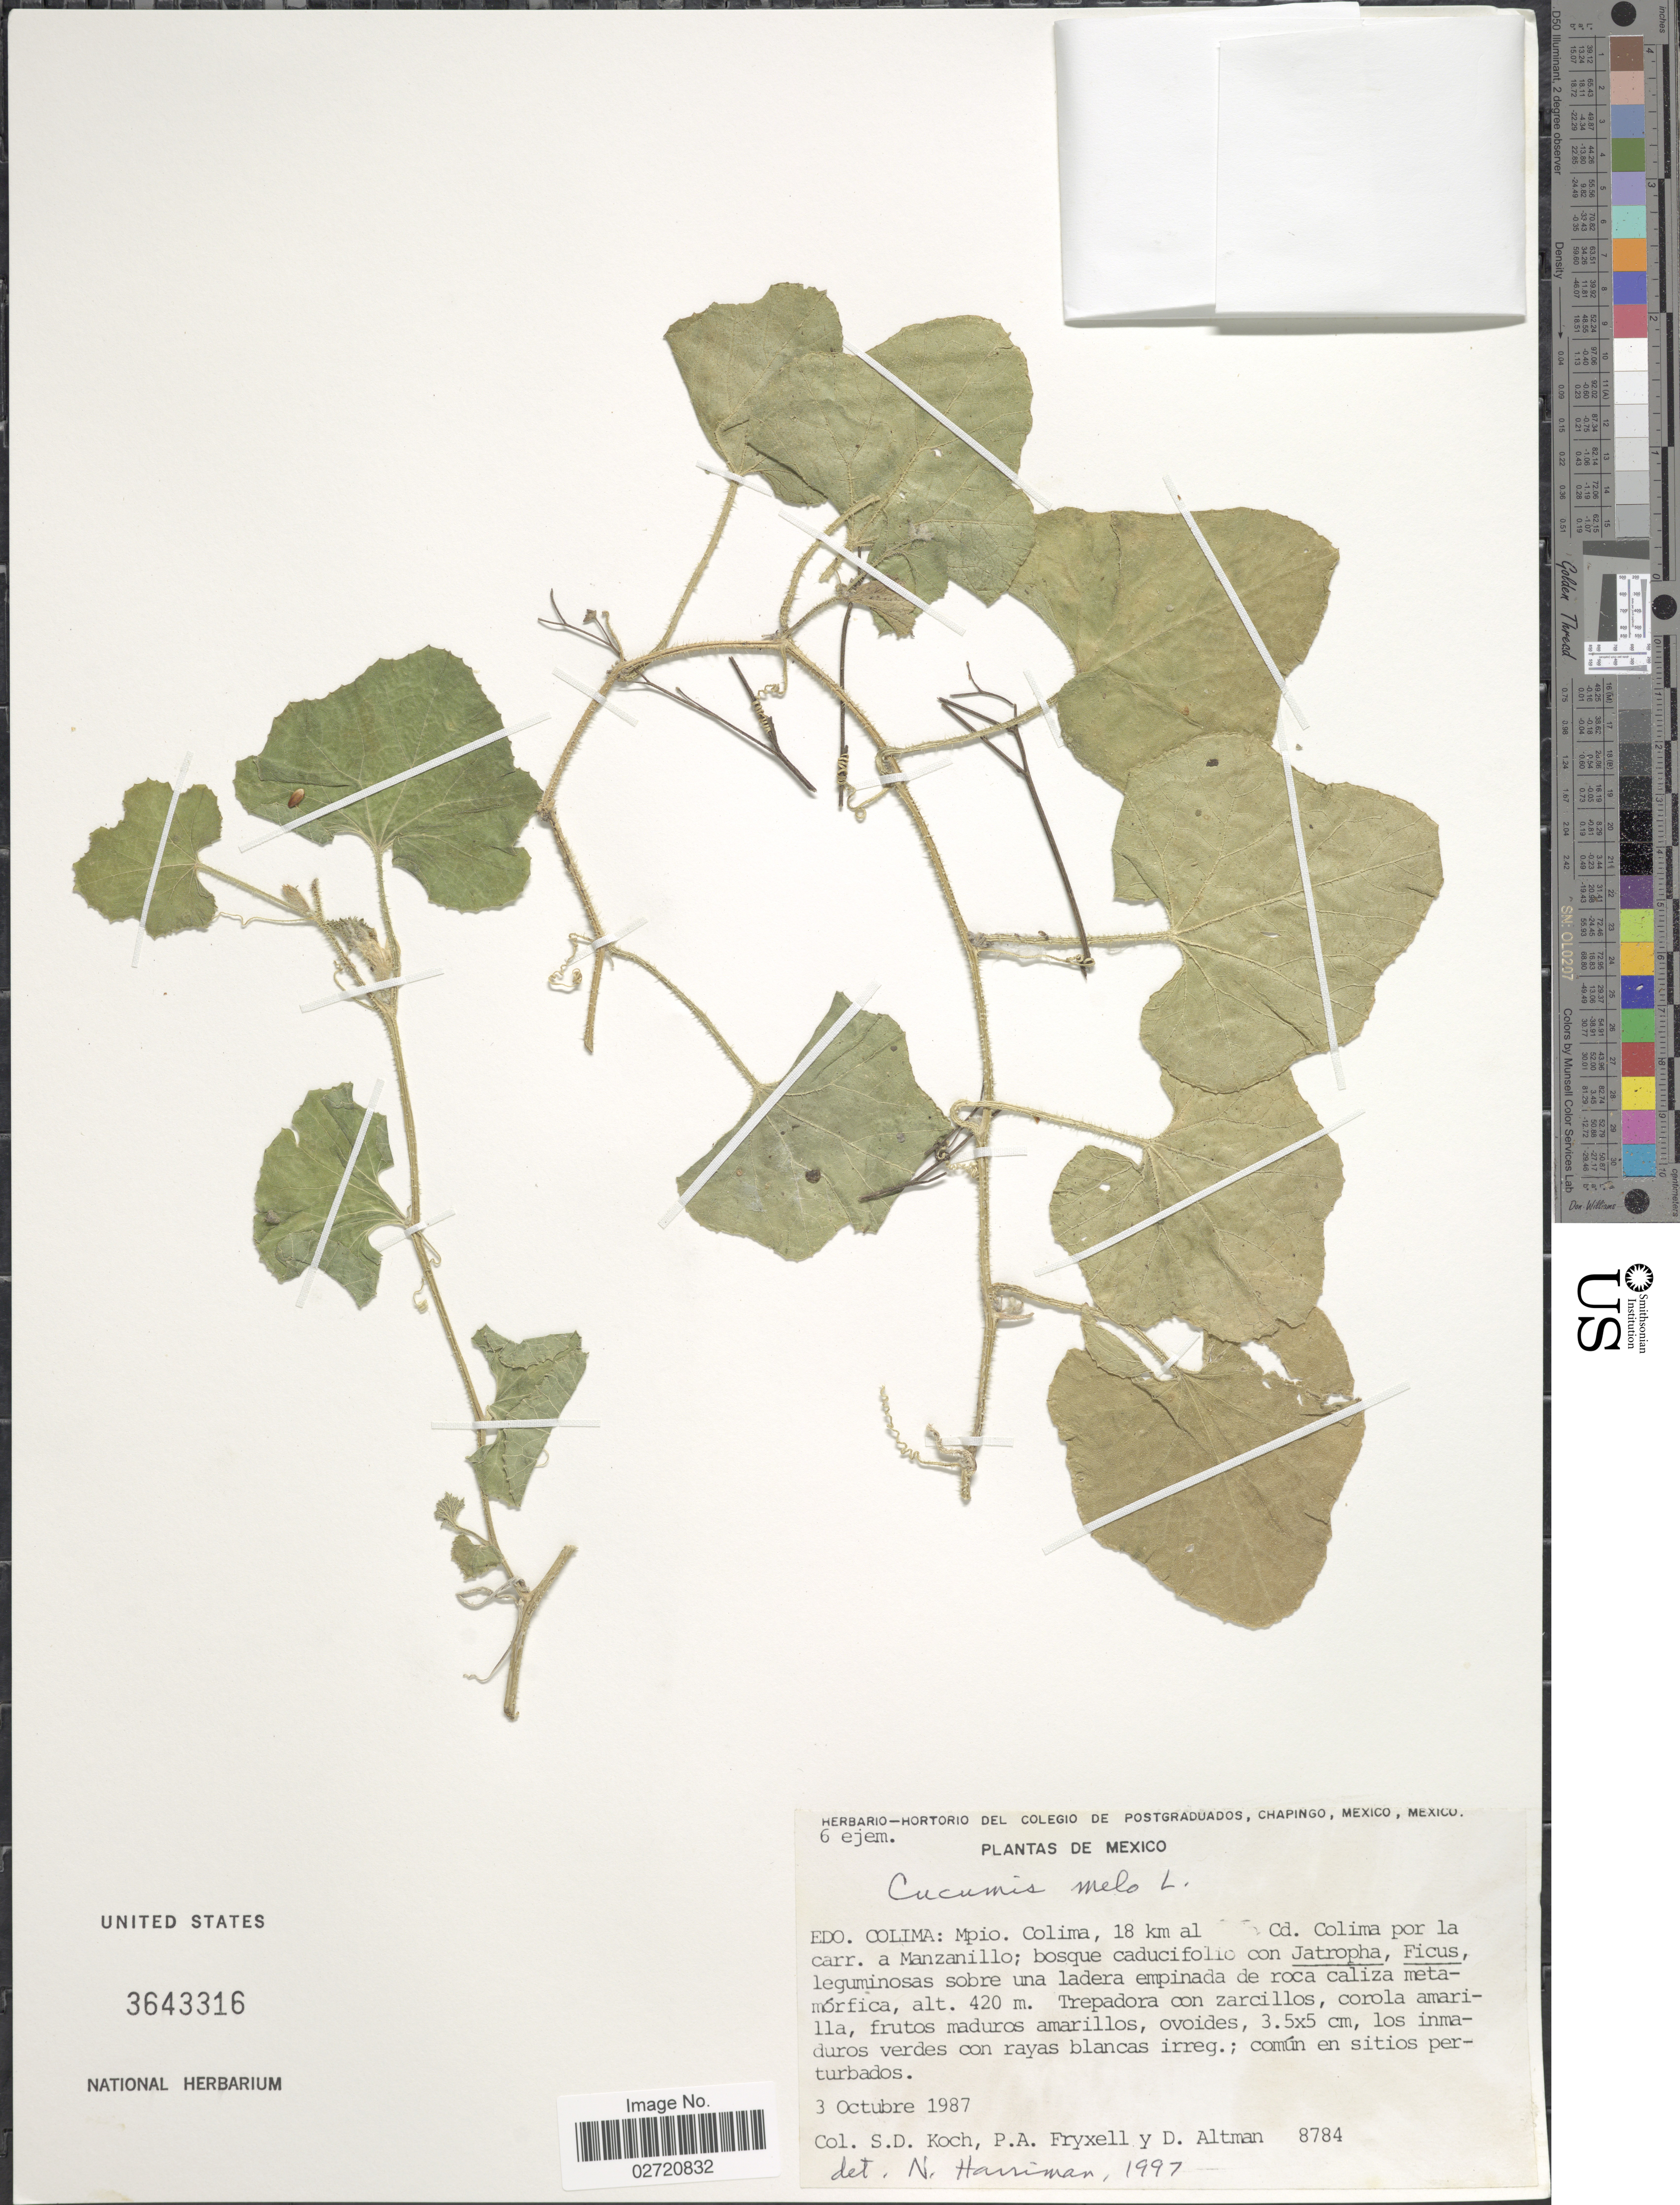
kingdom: Plantae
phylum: Tracheophyta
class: Magnoliopsida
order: Cucurbitales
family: Cucurbitaceae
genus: Cucumis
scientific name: Cucumis melo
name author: L.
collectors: S. D. Koch, P. A. Fryxell & D. Altman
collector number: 8784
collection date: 1987-10-03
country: Mexico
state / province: Colima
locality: Edo. Colima: Mpio. Colima, 18 km al Cd. Colima por la carr. a Manzanillo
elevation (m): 420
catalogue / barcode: US 3643316